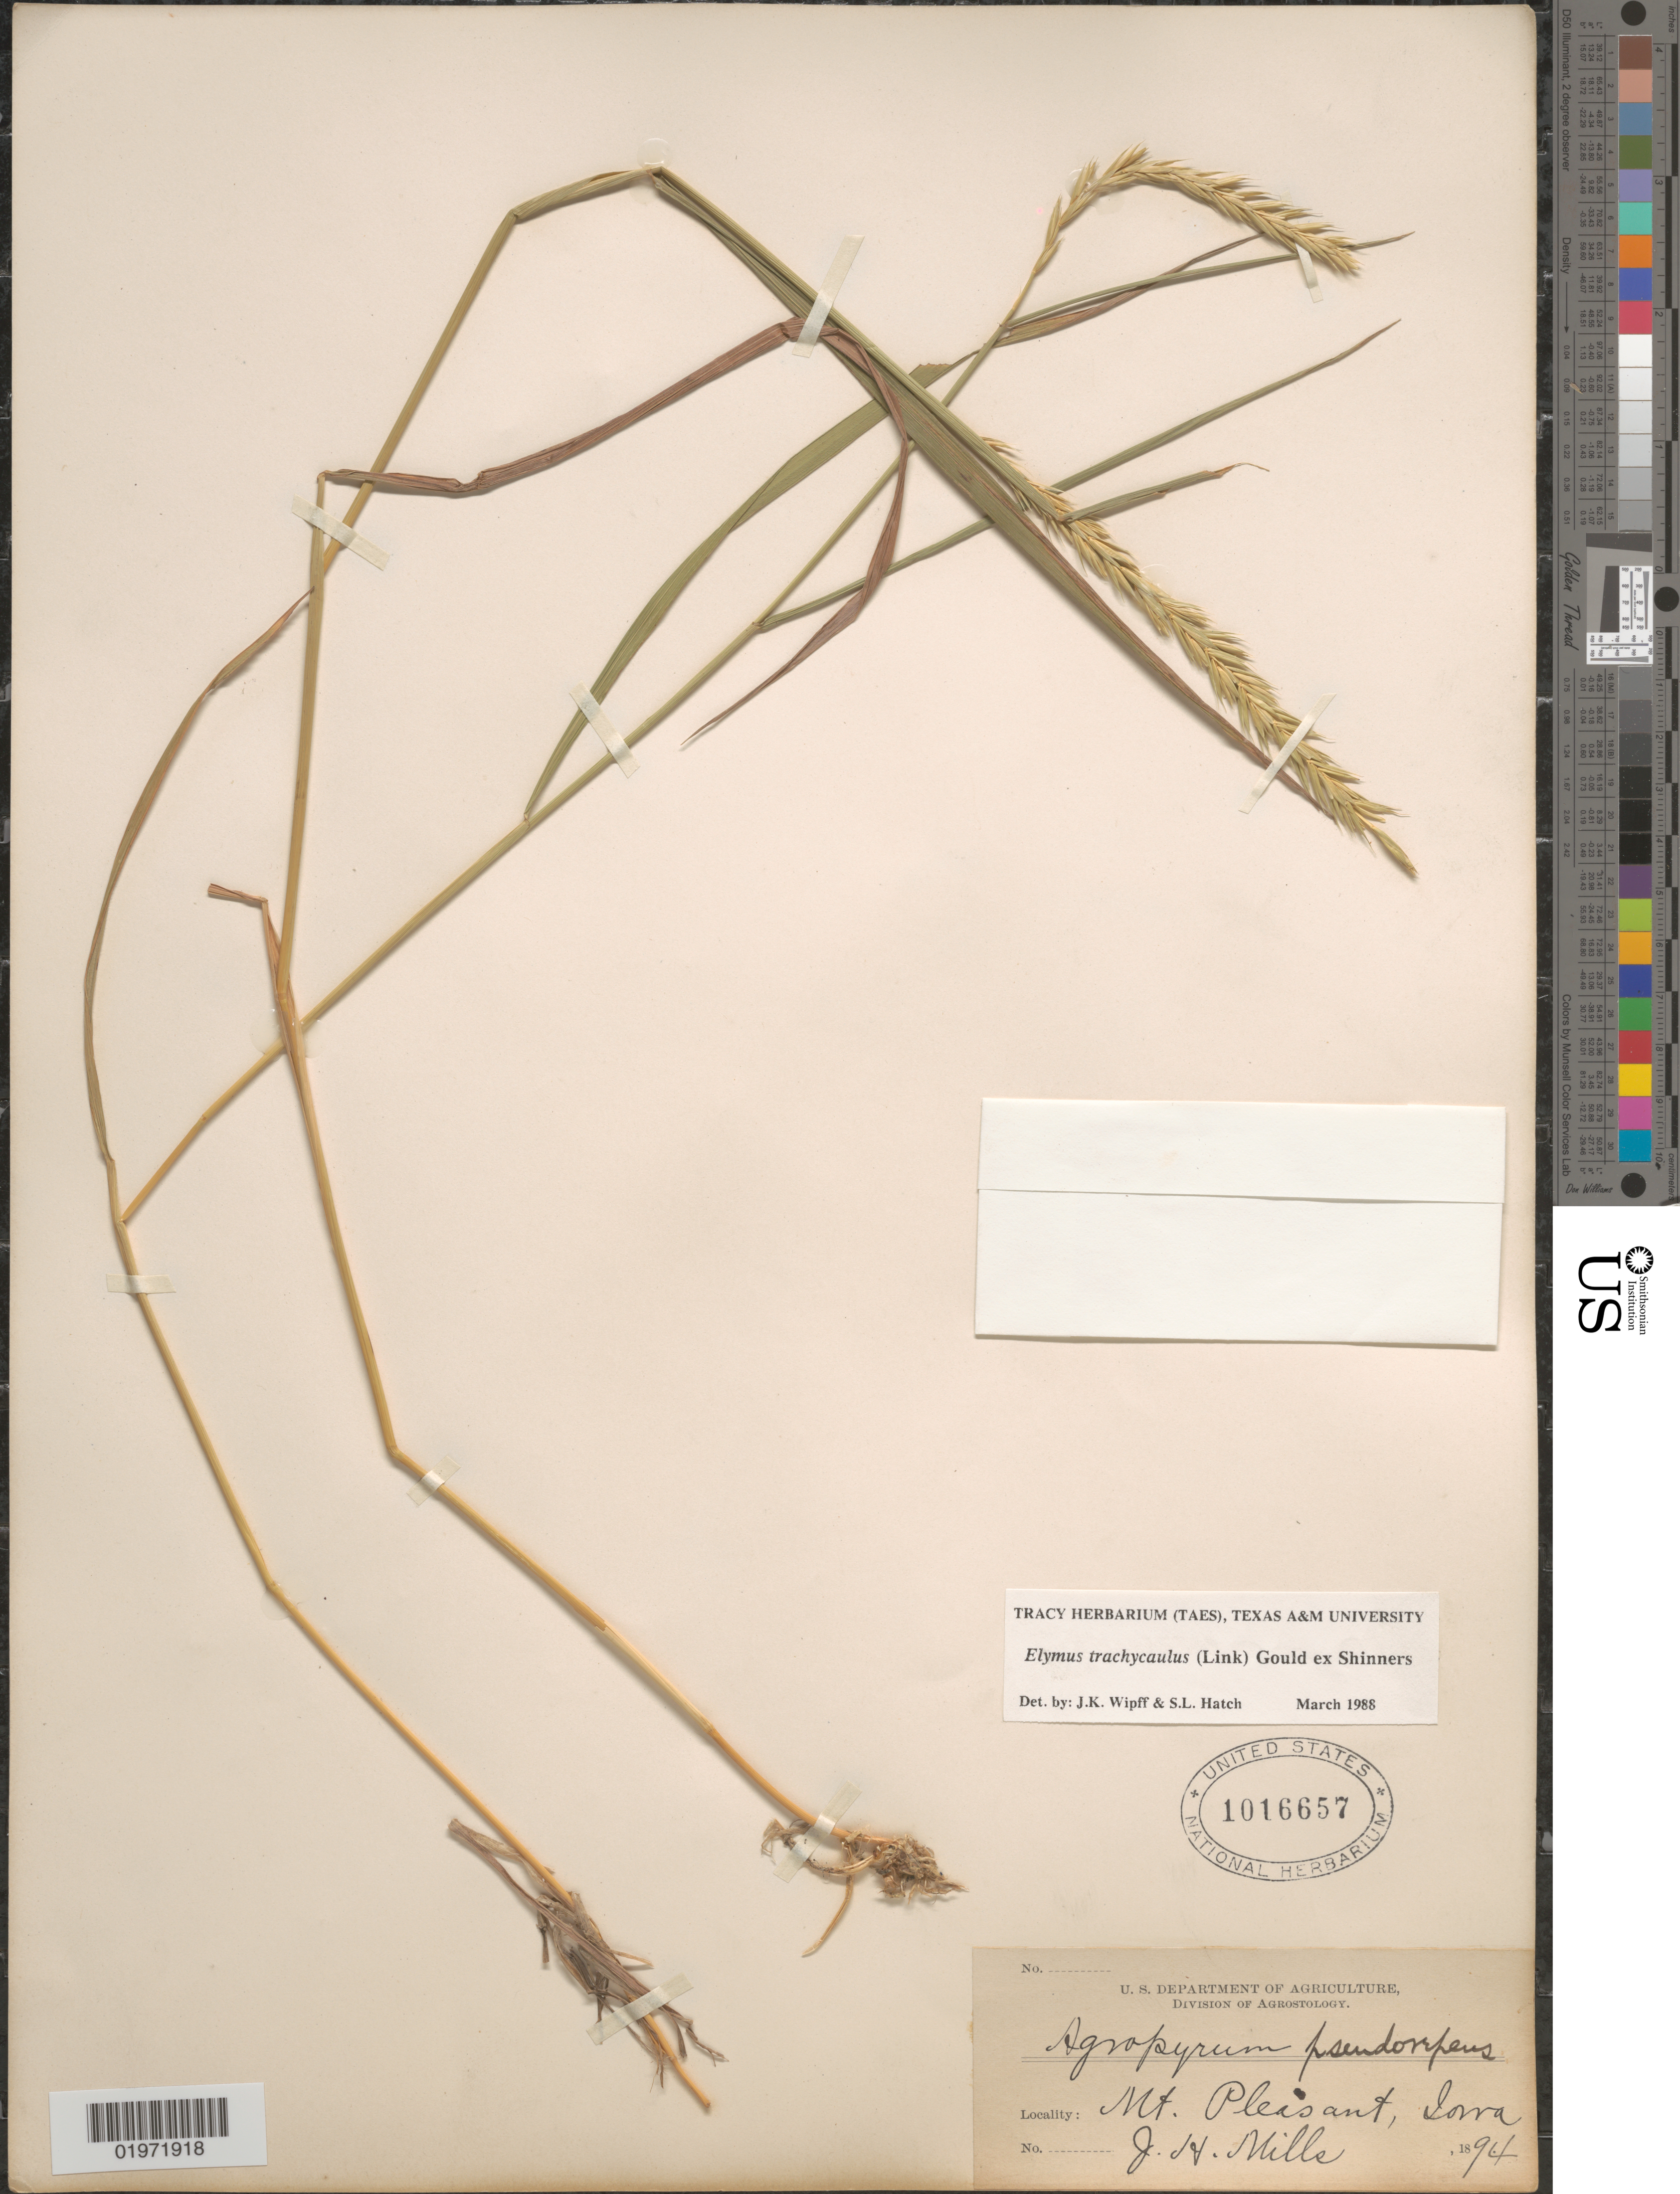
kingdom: Plantae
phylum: Tracheophyta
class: Liliopsida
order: Poales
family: Poaceae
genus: Elymus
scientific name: Elymus trachycaulus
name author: (Link) Gould ex Shinners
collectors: J. Mills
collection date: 1894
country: United States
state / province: Iowa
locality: Mt. Pleasant.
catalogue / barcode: US 1016657